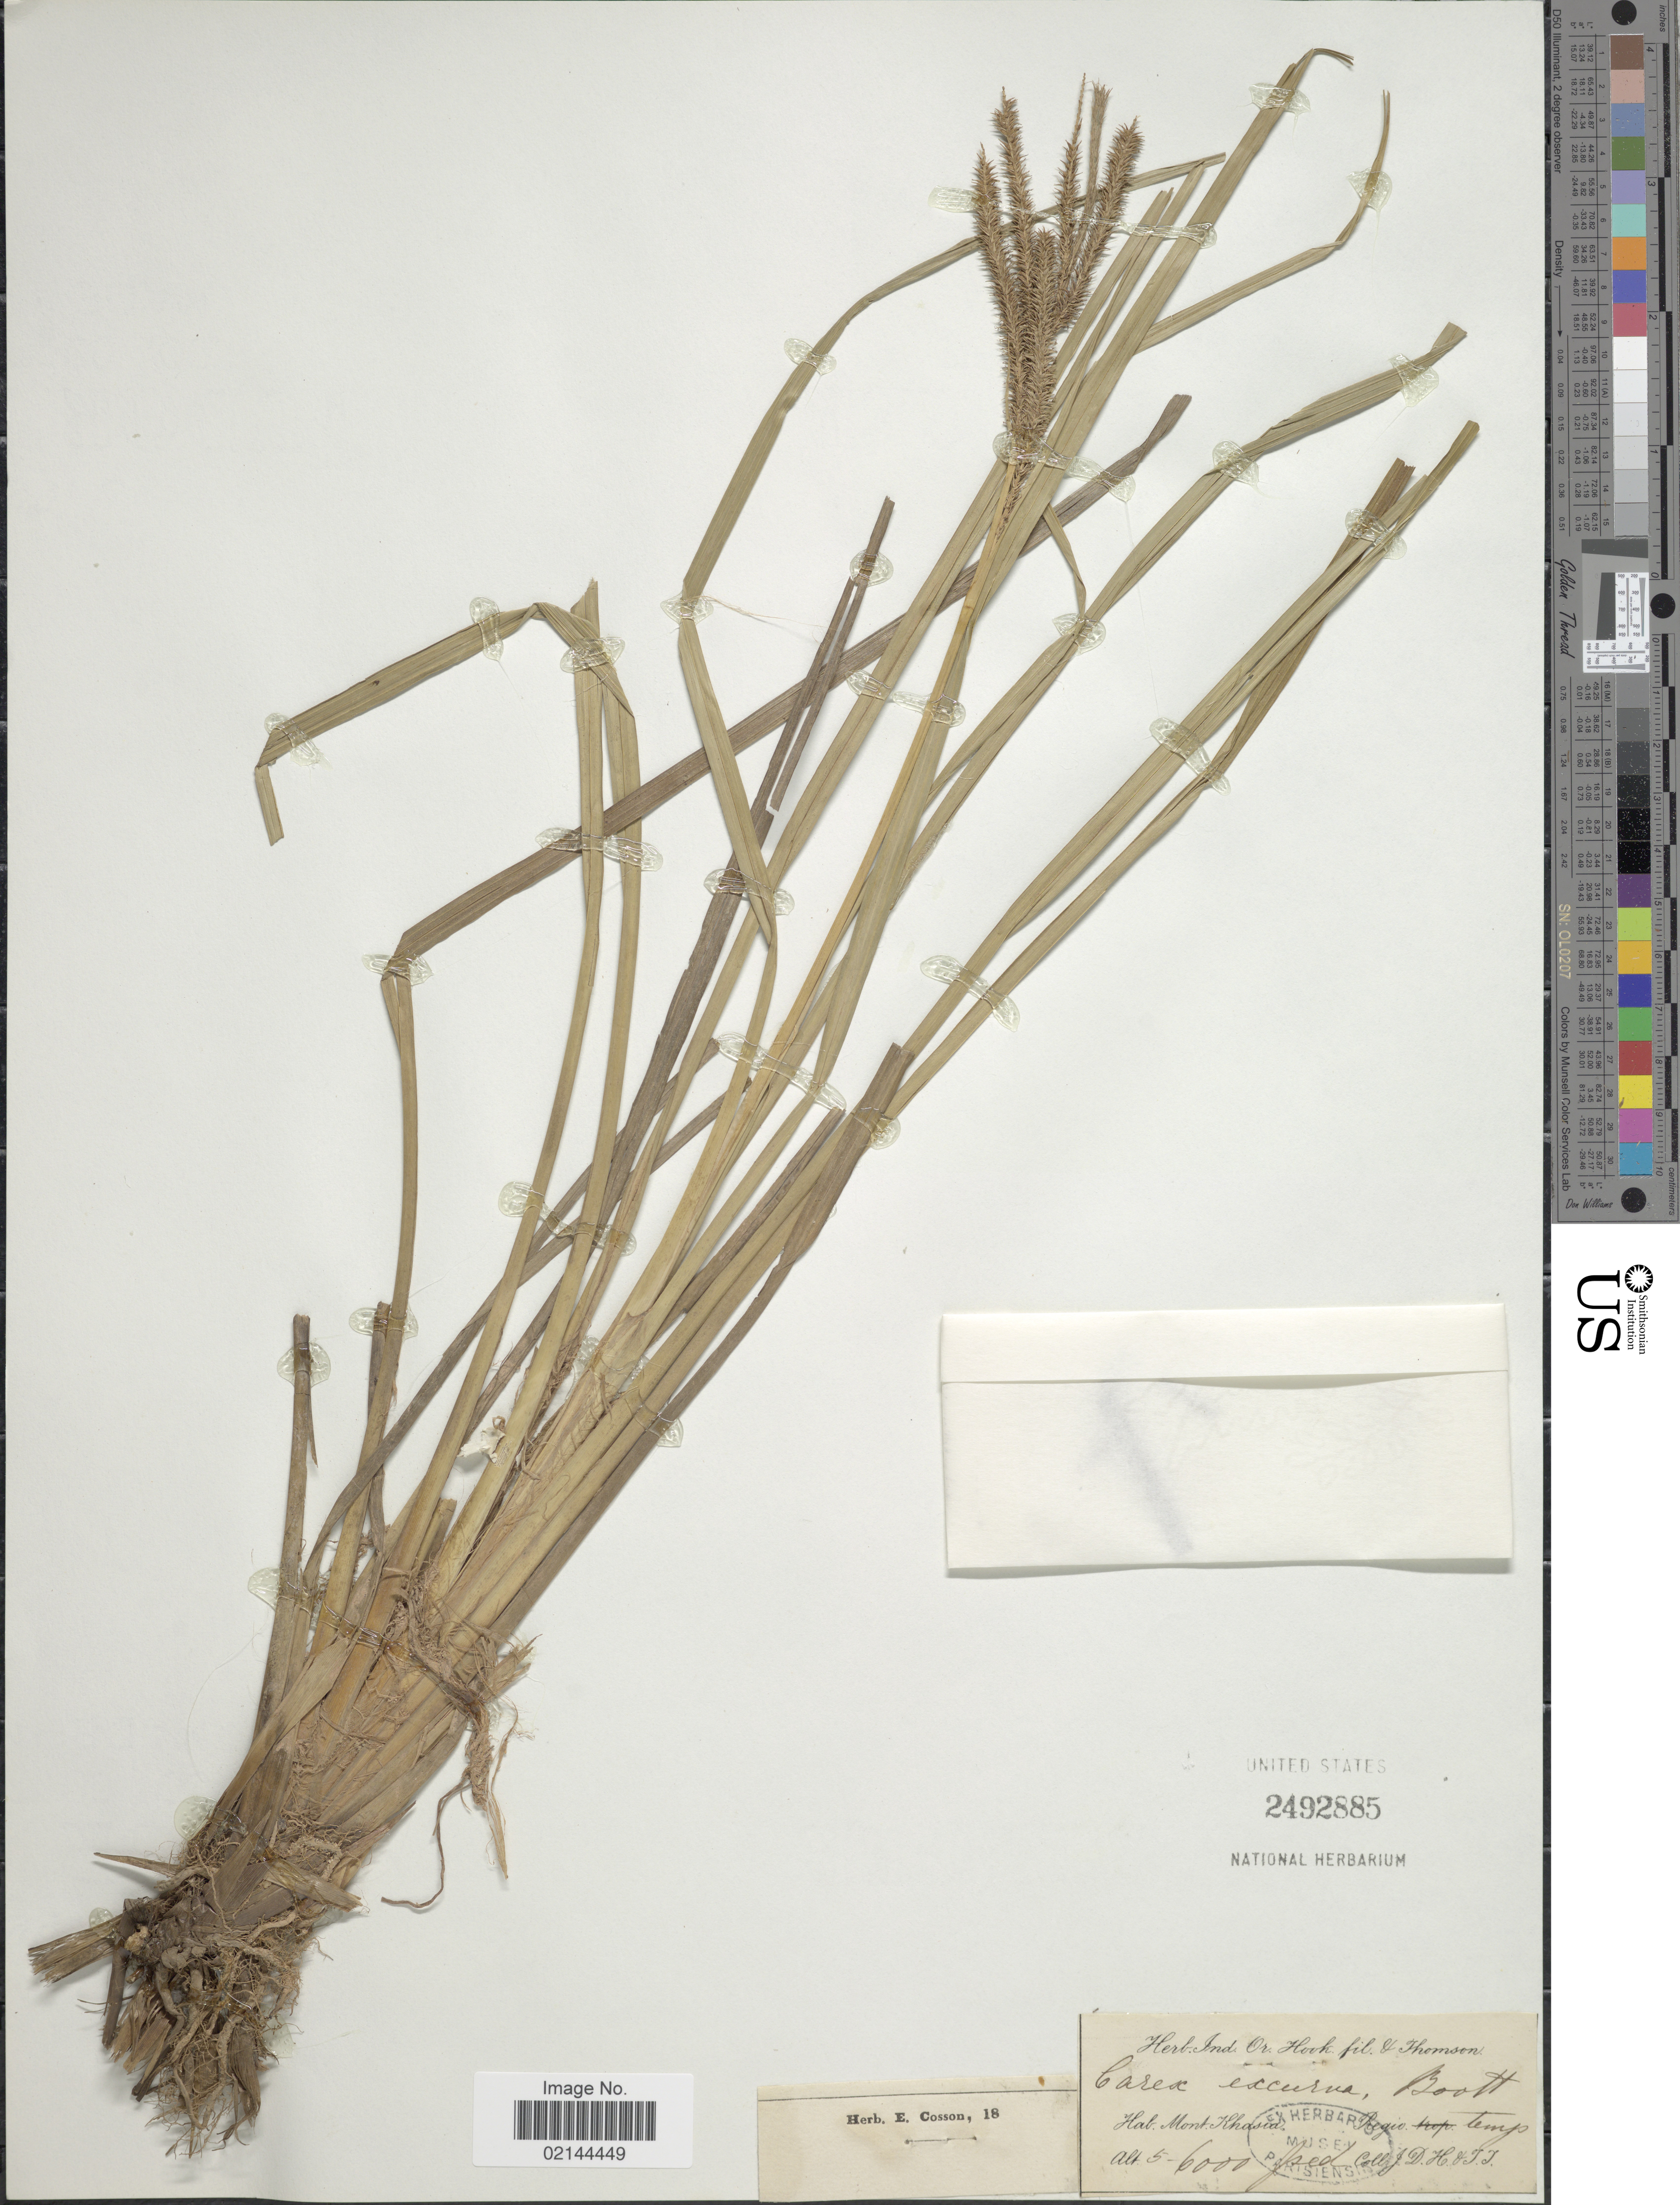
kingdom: Plantae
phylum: Tracheophyta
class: Liliopsida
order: Poales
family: Cyperaceae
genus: Carex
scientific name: Carex nemostachys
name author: Steud.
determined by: Strong, Mark T., (BOT), Smithsonian Institution - National Museum of Natural History (UNITED STATES)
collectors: J. D. H. & T. T.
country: India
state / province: Meghalaya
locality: Mont. Khasia. Regio temp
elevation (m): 1524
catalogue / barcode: US 2492885